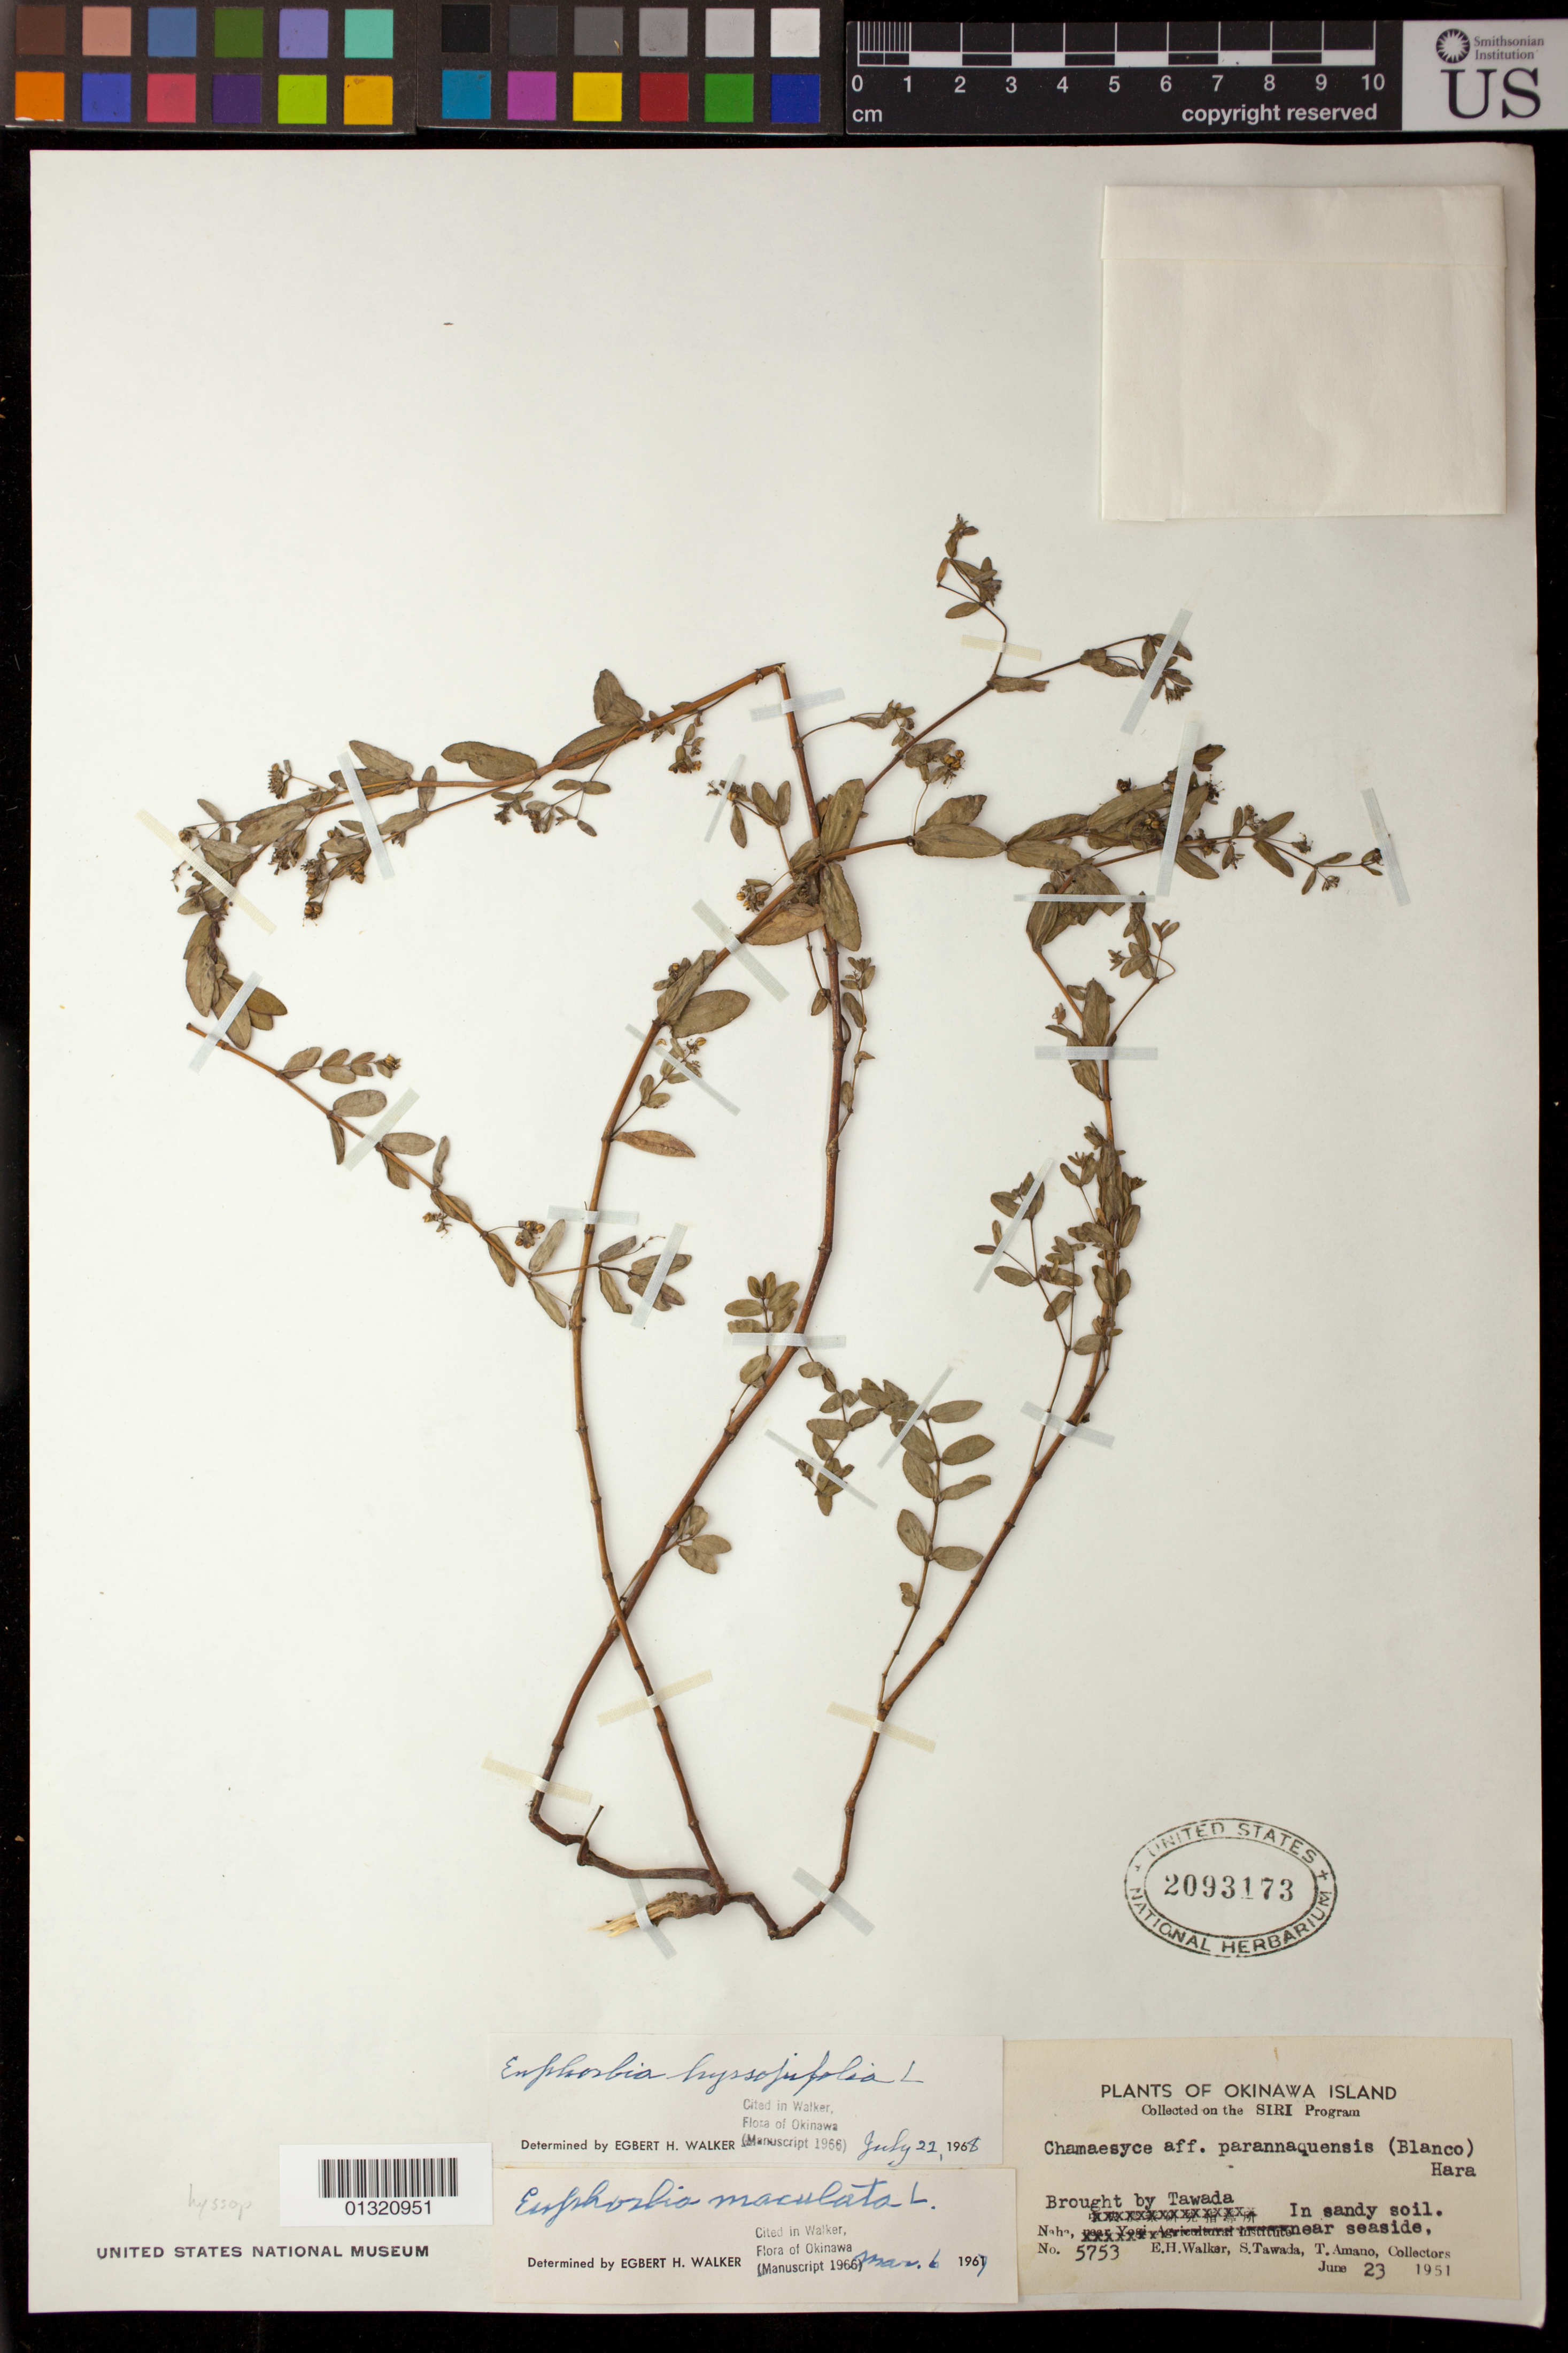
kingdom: Plantae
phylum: Tracheophyta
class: Magnoliopsida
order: Malpighiales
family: Euphorbiaceae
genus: Euphorbia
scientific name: Euphorbia hyssopifolia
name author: L.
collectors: S. Tawada, E. H. Walker & T. Amano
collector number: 5753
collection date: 1951-06-23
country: Japan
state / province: Okinawa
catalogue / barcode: US 2093173